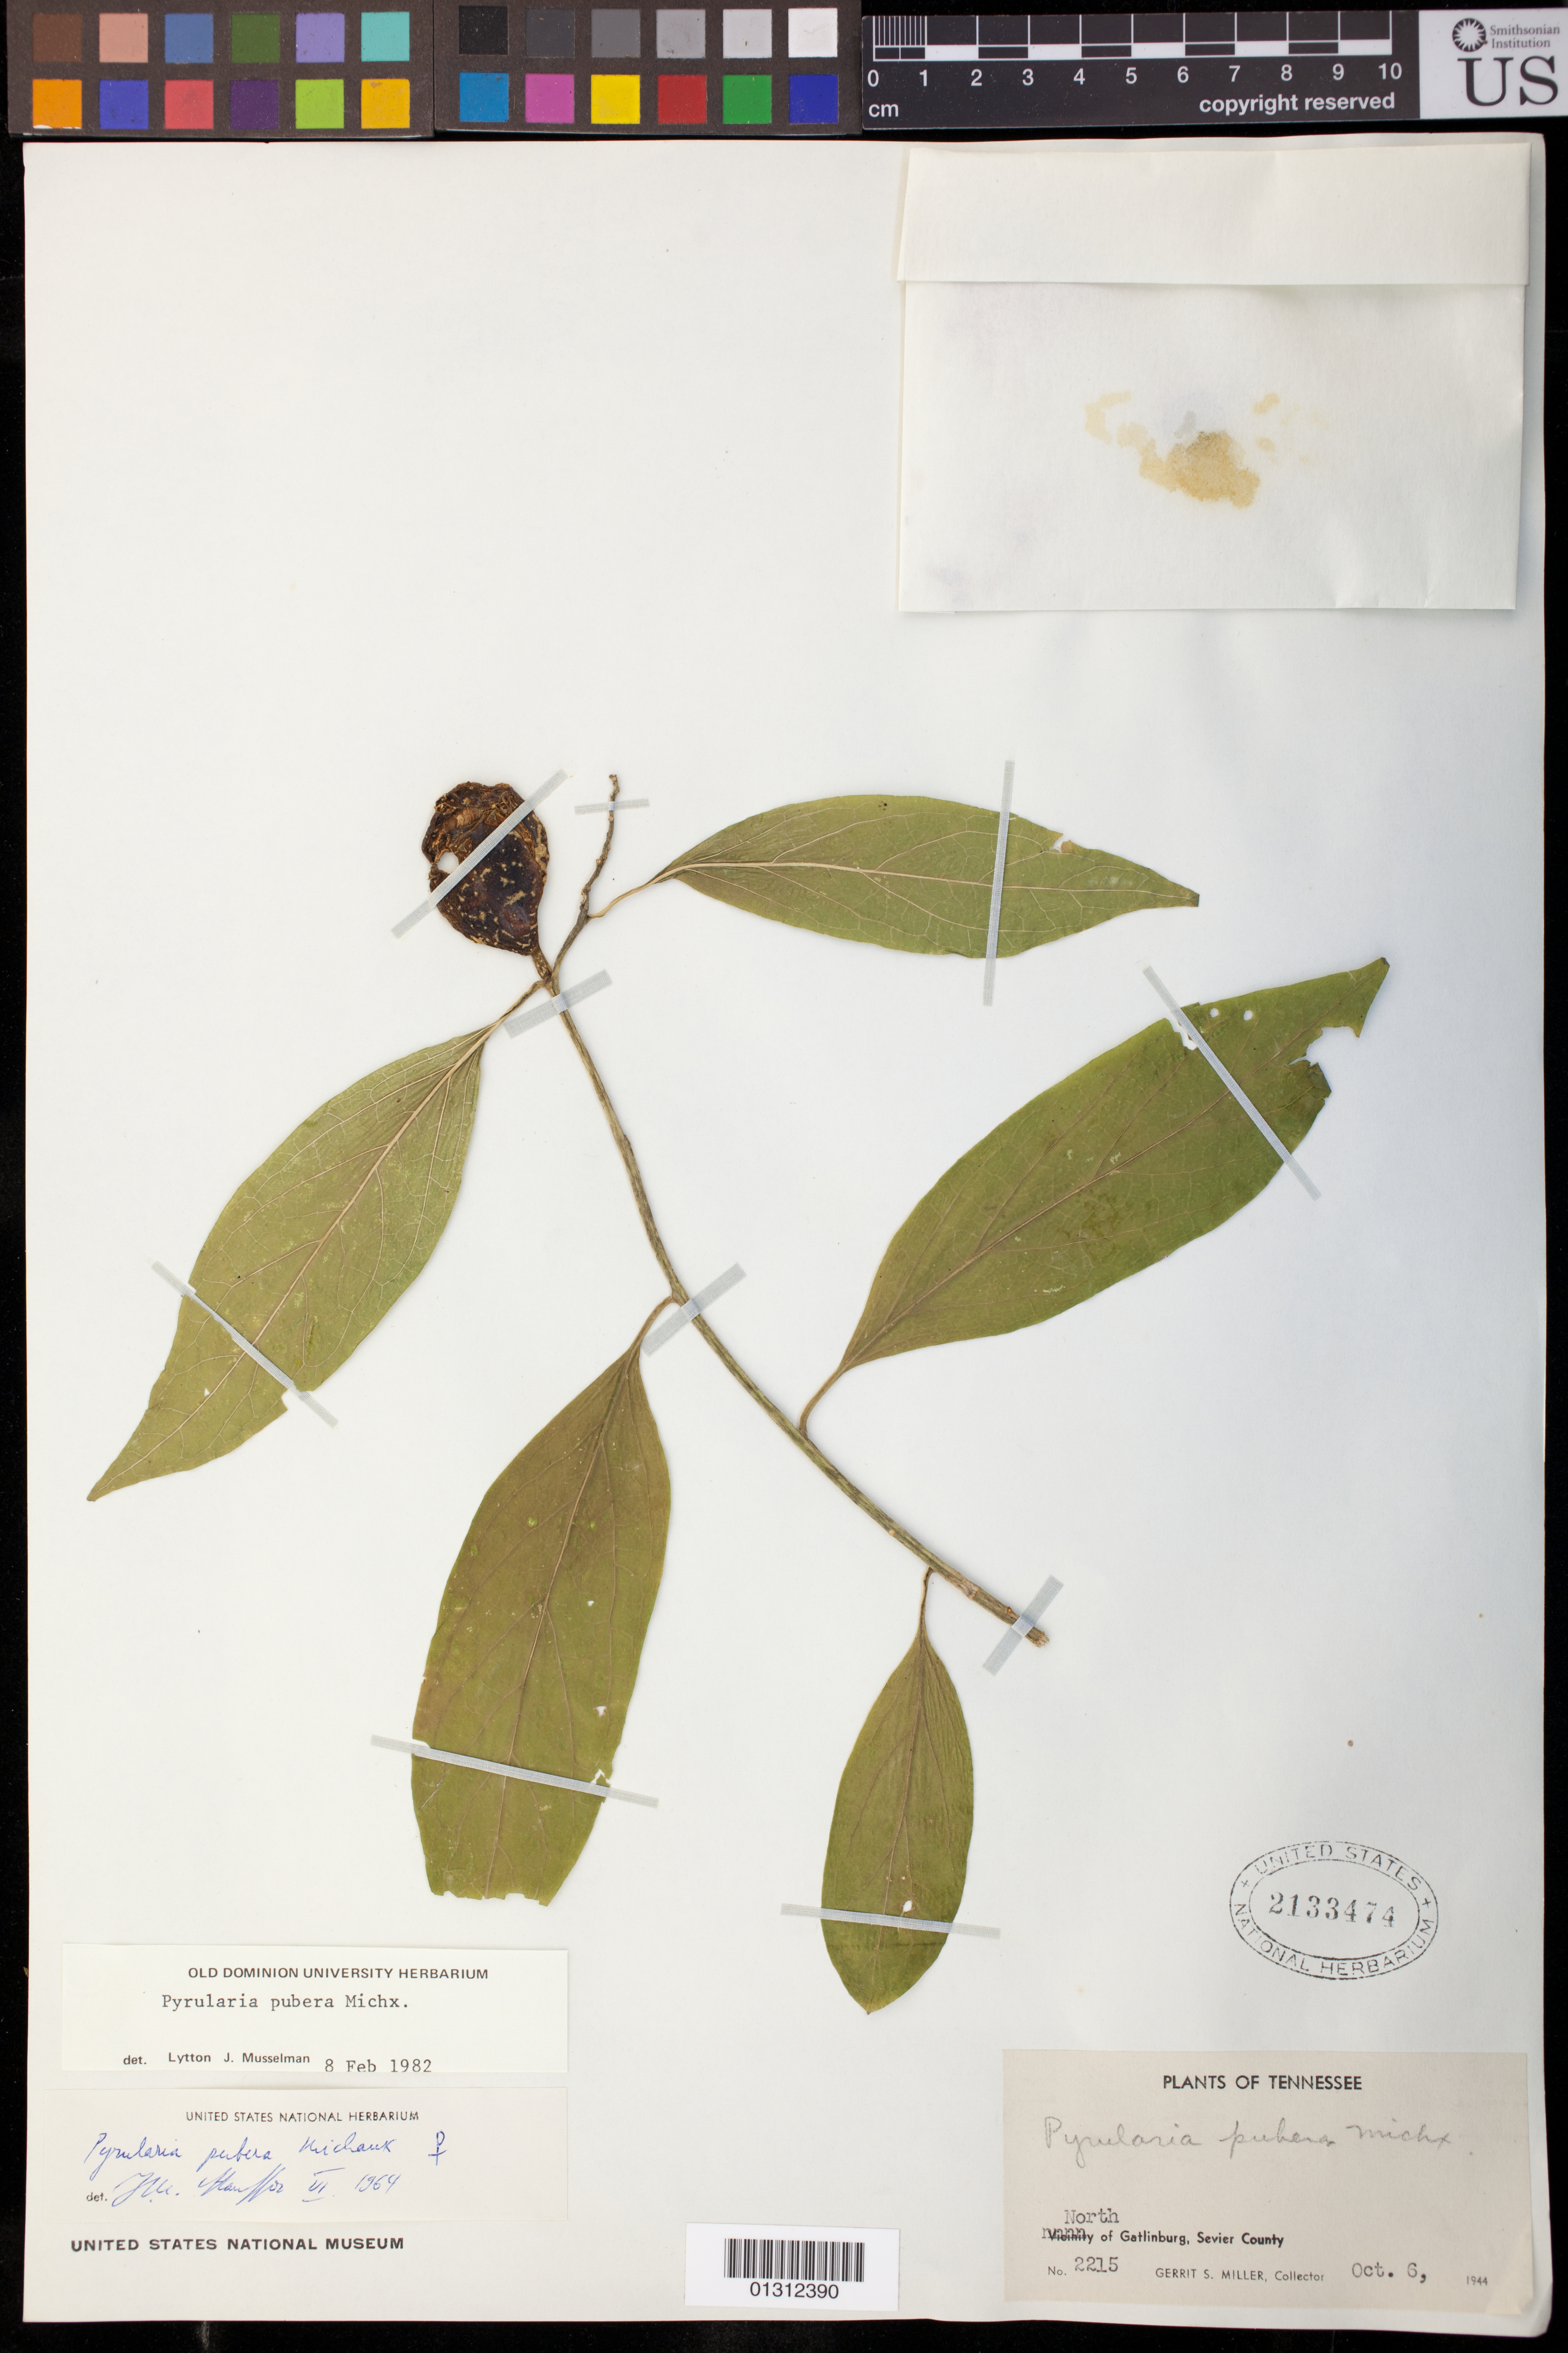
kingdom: Plantae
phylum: Tracheophyta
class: Magnoliopsida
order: Santalales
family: Cervantesiaceae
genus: Pyrularia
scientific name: Pyrularia pubera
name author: Michx.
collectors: G. S. Miller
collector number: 2215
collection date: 1944-10-06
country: United States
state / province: Tennessee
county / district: Sevier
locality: North of Gatlinburg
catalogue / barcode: US 2133474